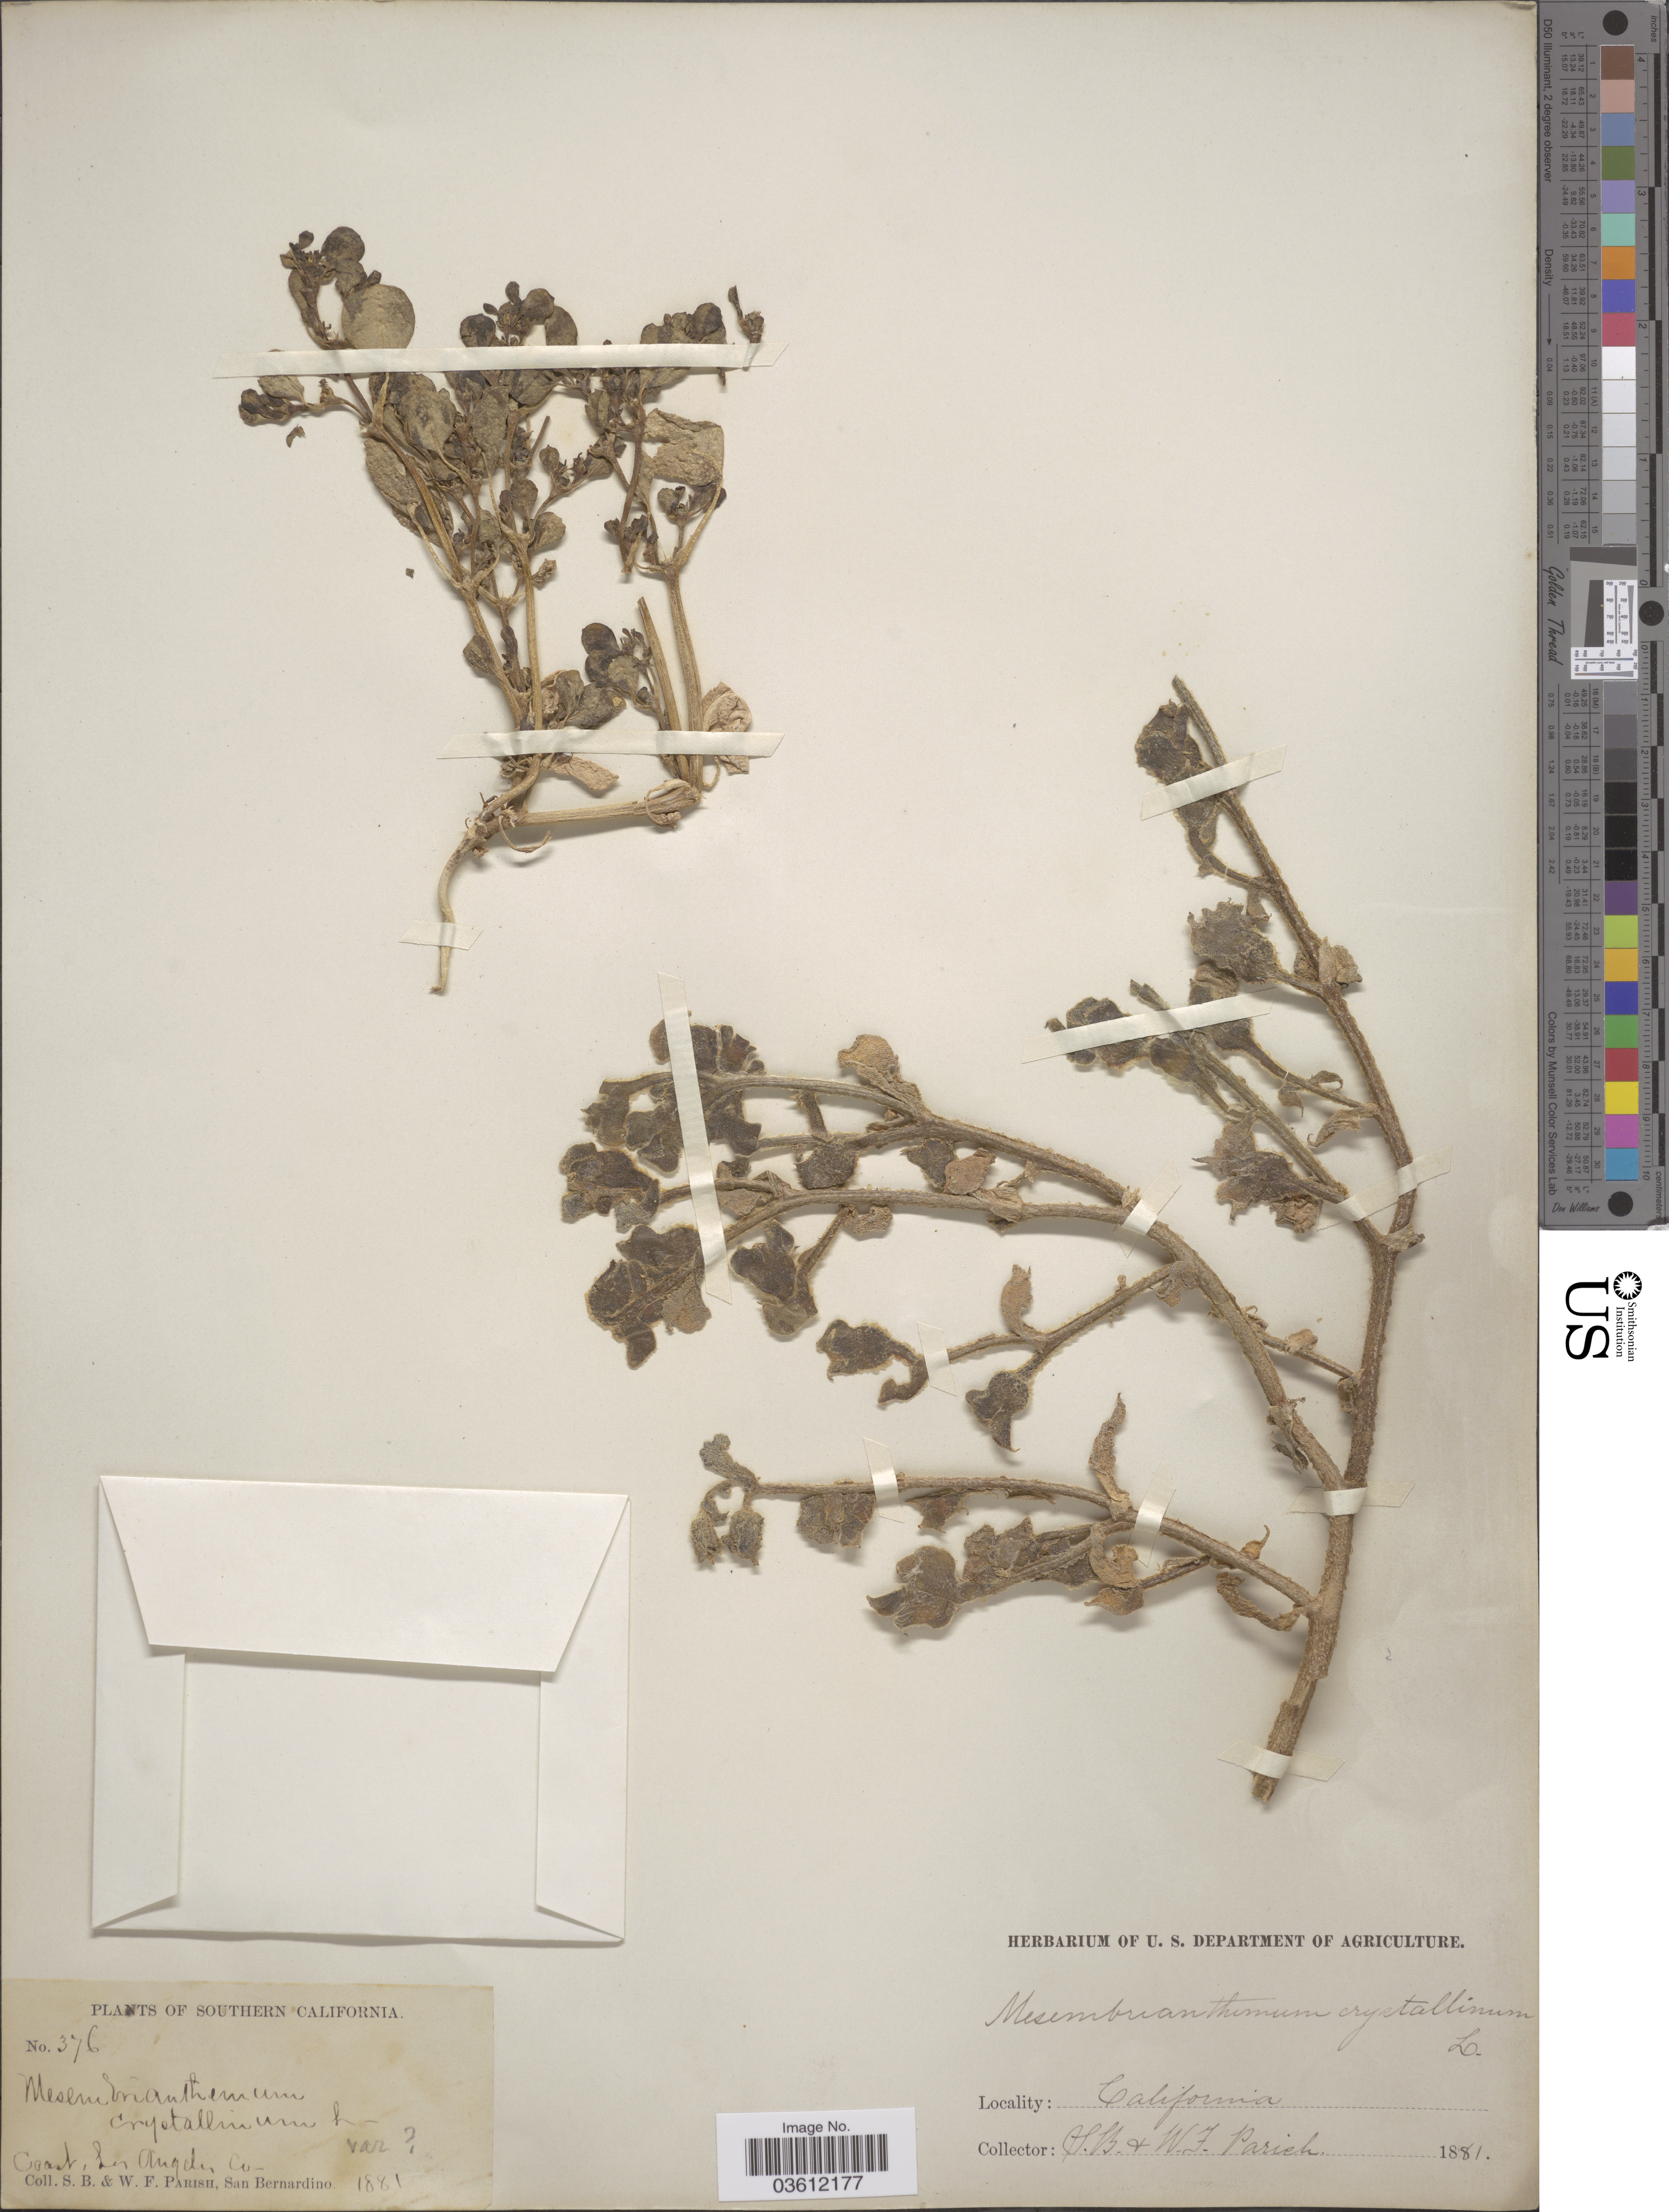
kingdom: Plantae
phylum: Tracheophyta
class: Magnoliopsida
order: Caryophyllales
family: Aizoaceae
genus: Mesembryanthemum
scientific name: Mesembryanthemum crystallinum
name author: L.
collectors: S. B. Parish & W. F. Parish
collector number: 376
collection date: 1881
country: United States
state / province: California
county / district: Los Angeles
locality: Southern California. Coast, Los Angeles Co.